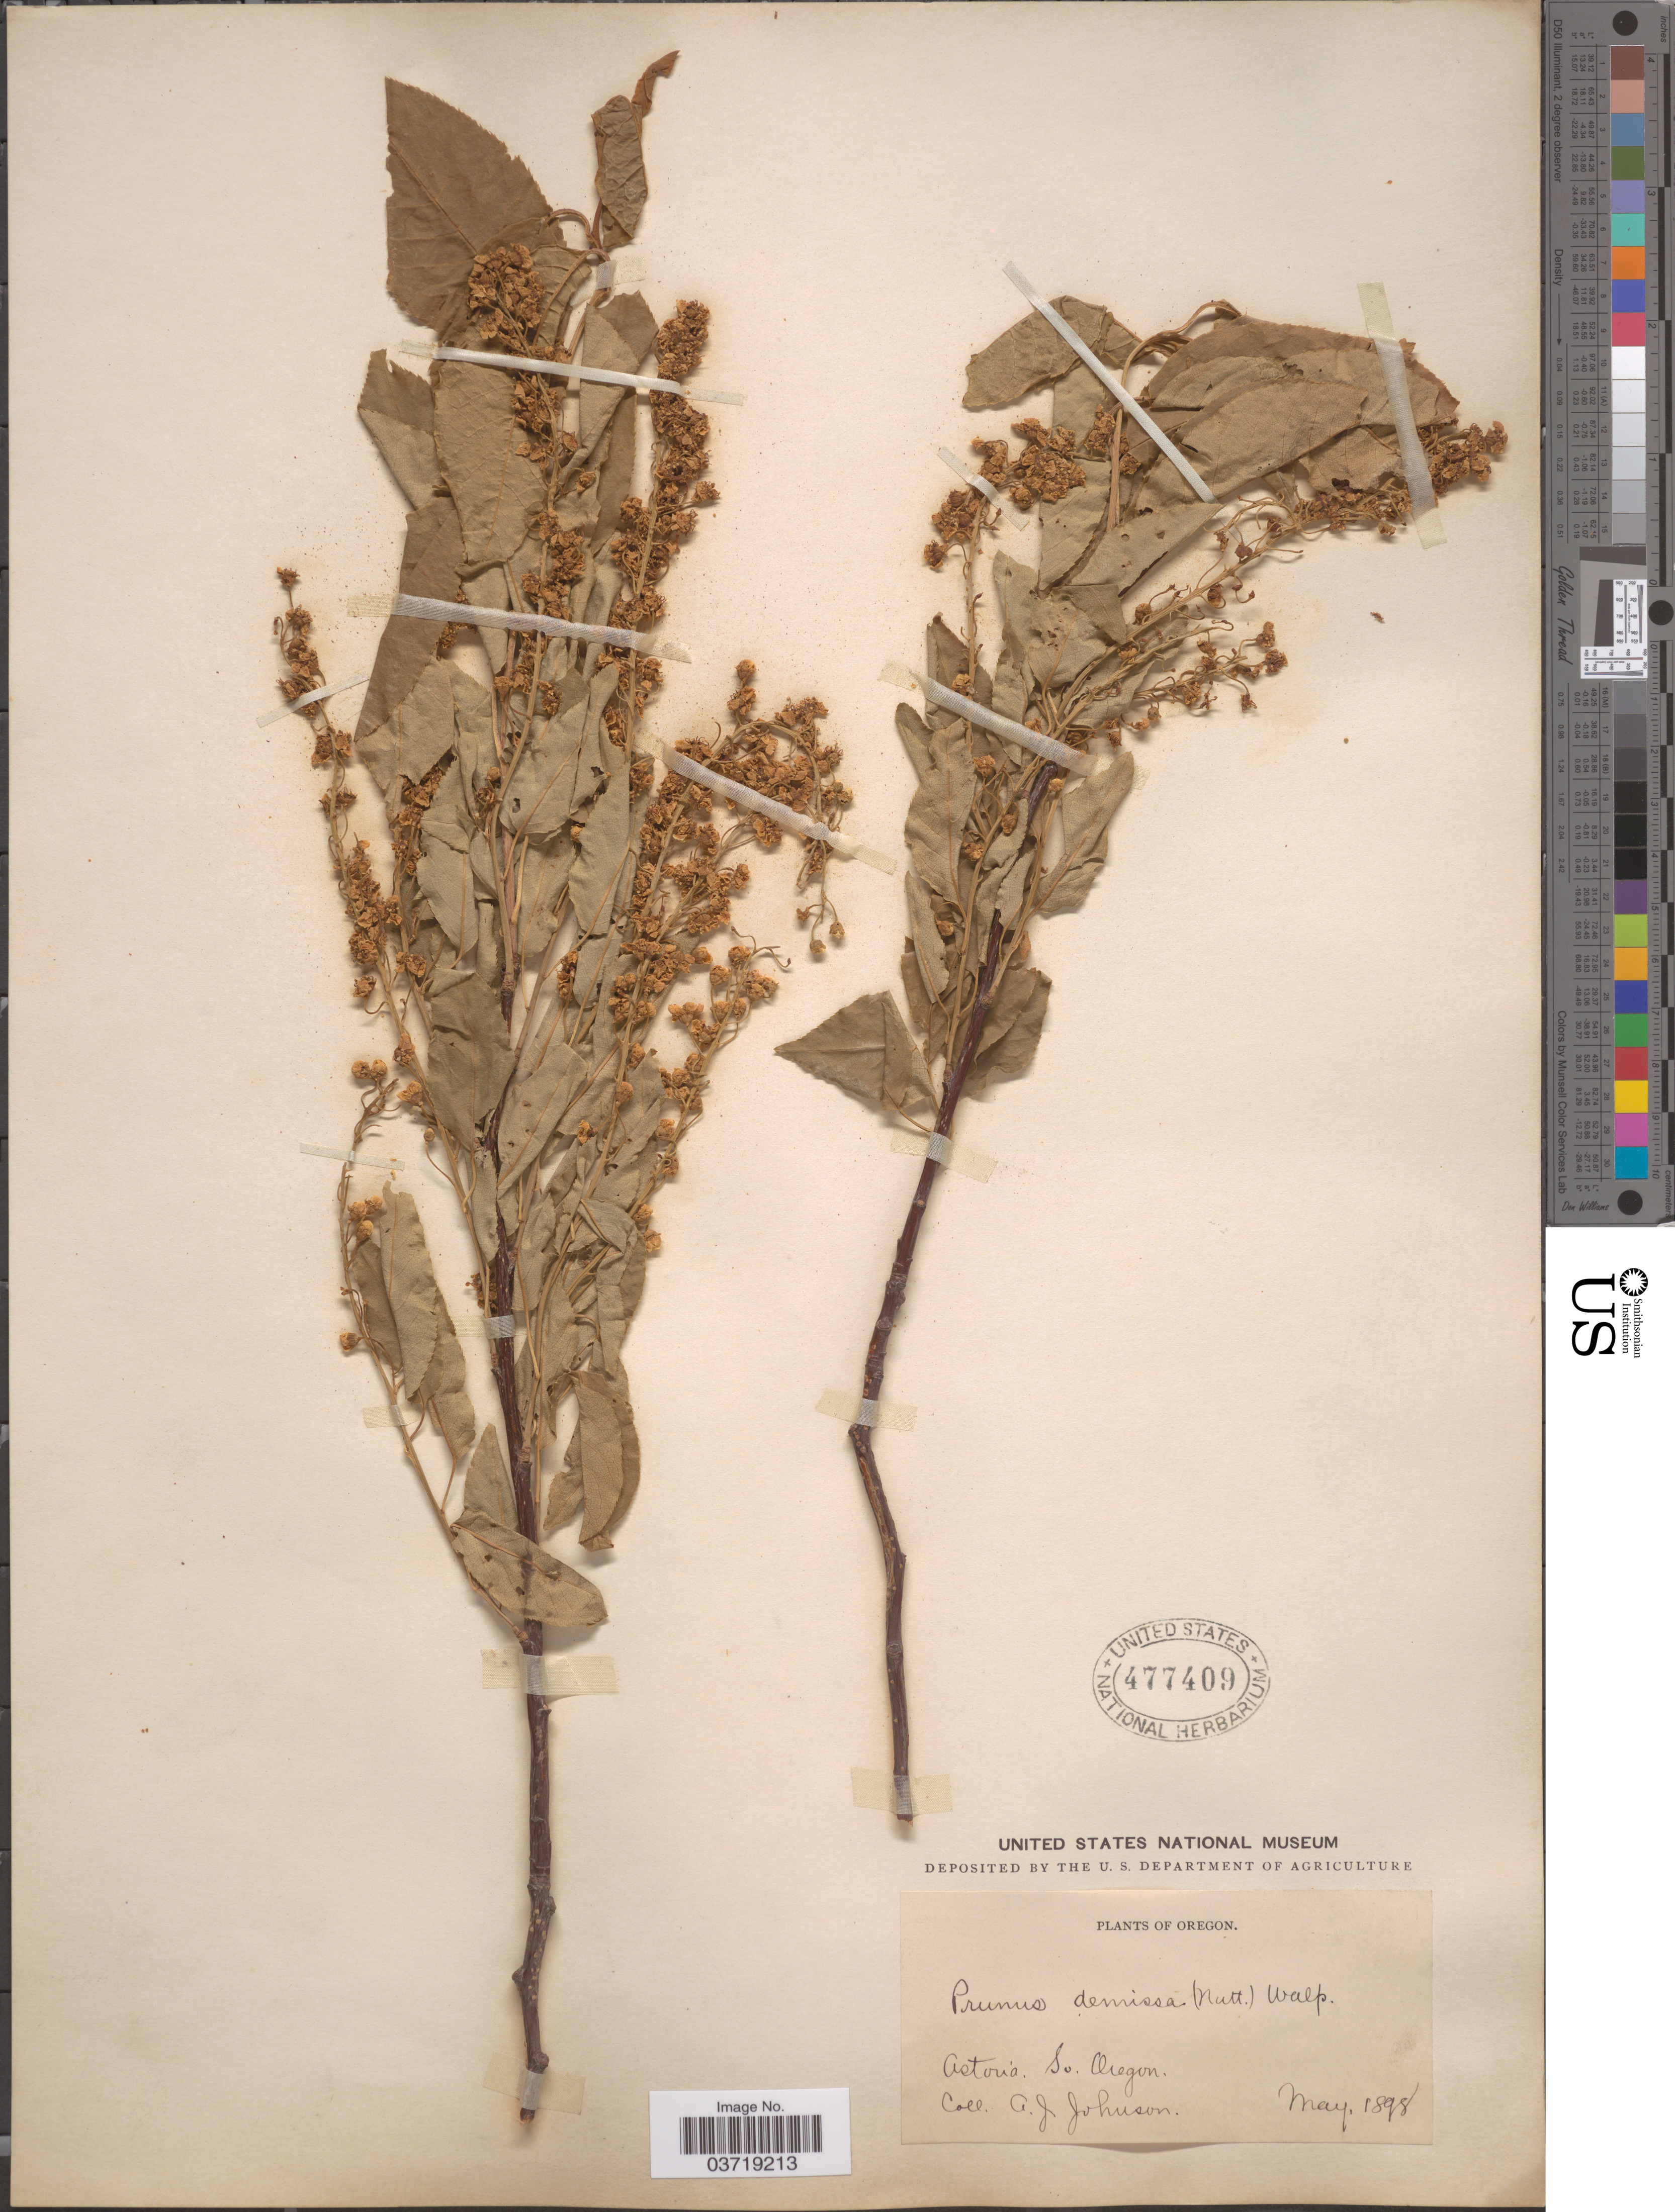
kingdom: Plantae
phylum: Tracheophyta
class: Magnoliopsida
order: Rosales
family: Rosaceae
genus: Prunus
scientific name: Prunus virginiana var. demissa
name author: (Nutt.) Torr.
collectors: A. Johnson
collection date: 1898-05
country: United States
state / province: Oregon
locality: Astoria. So. Oregon.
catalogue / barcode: US 477409